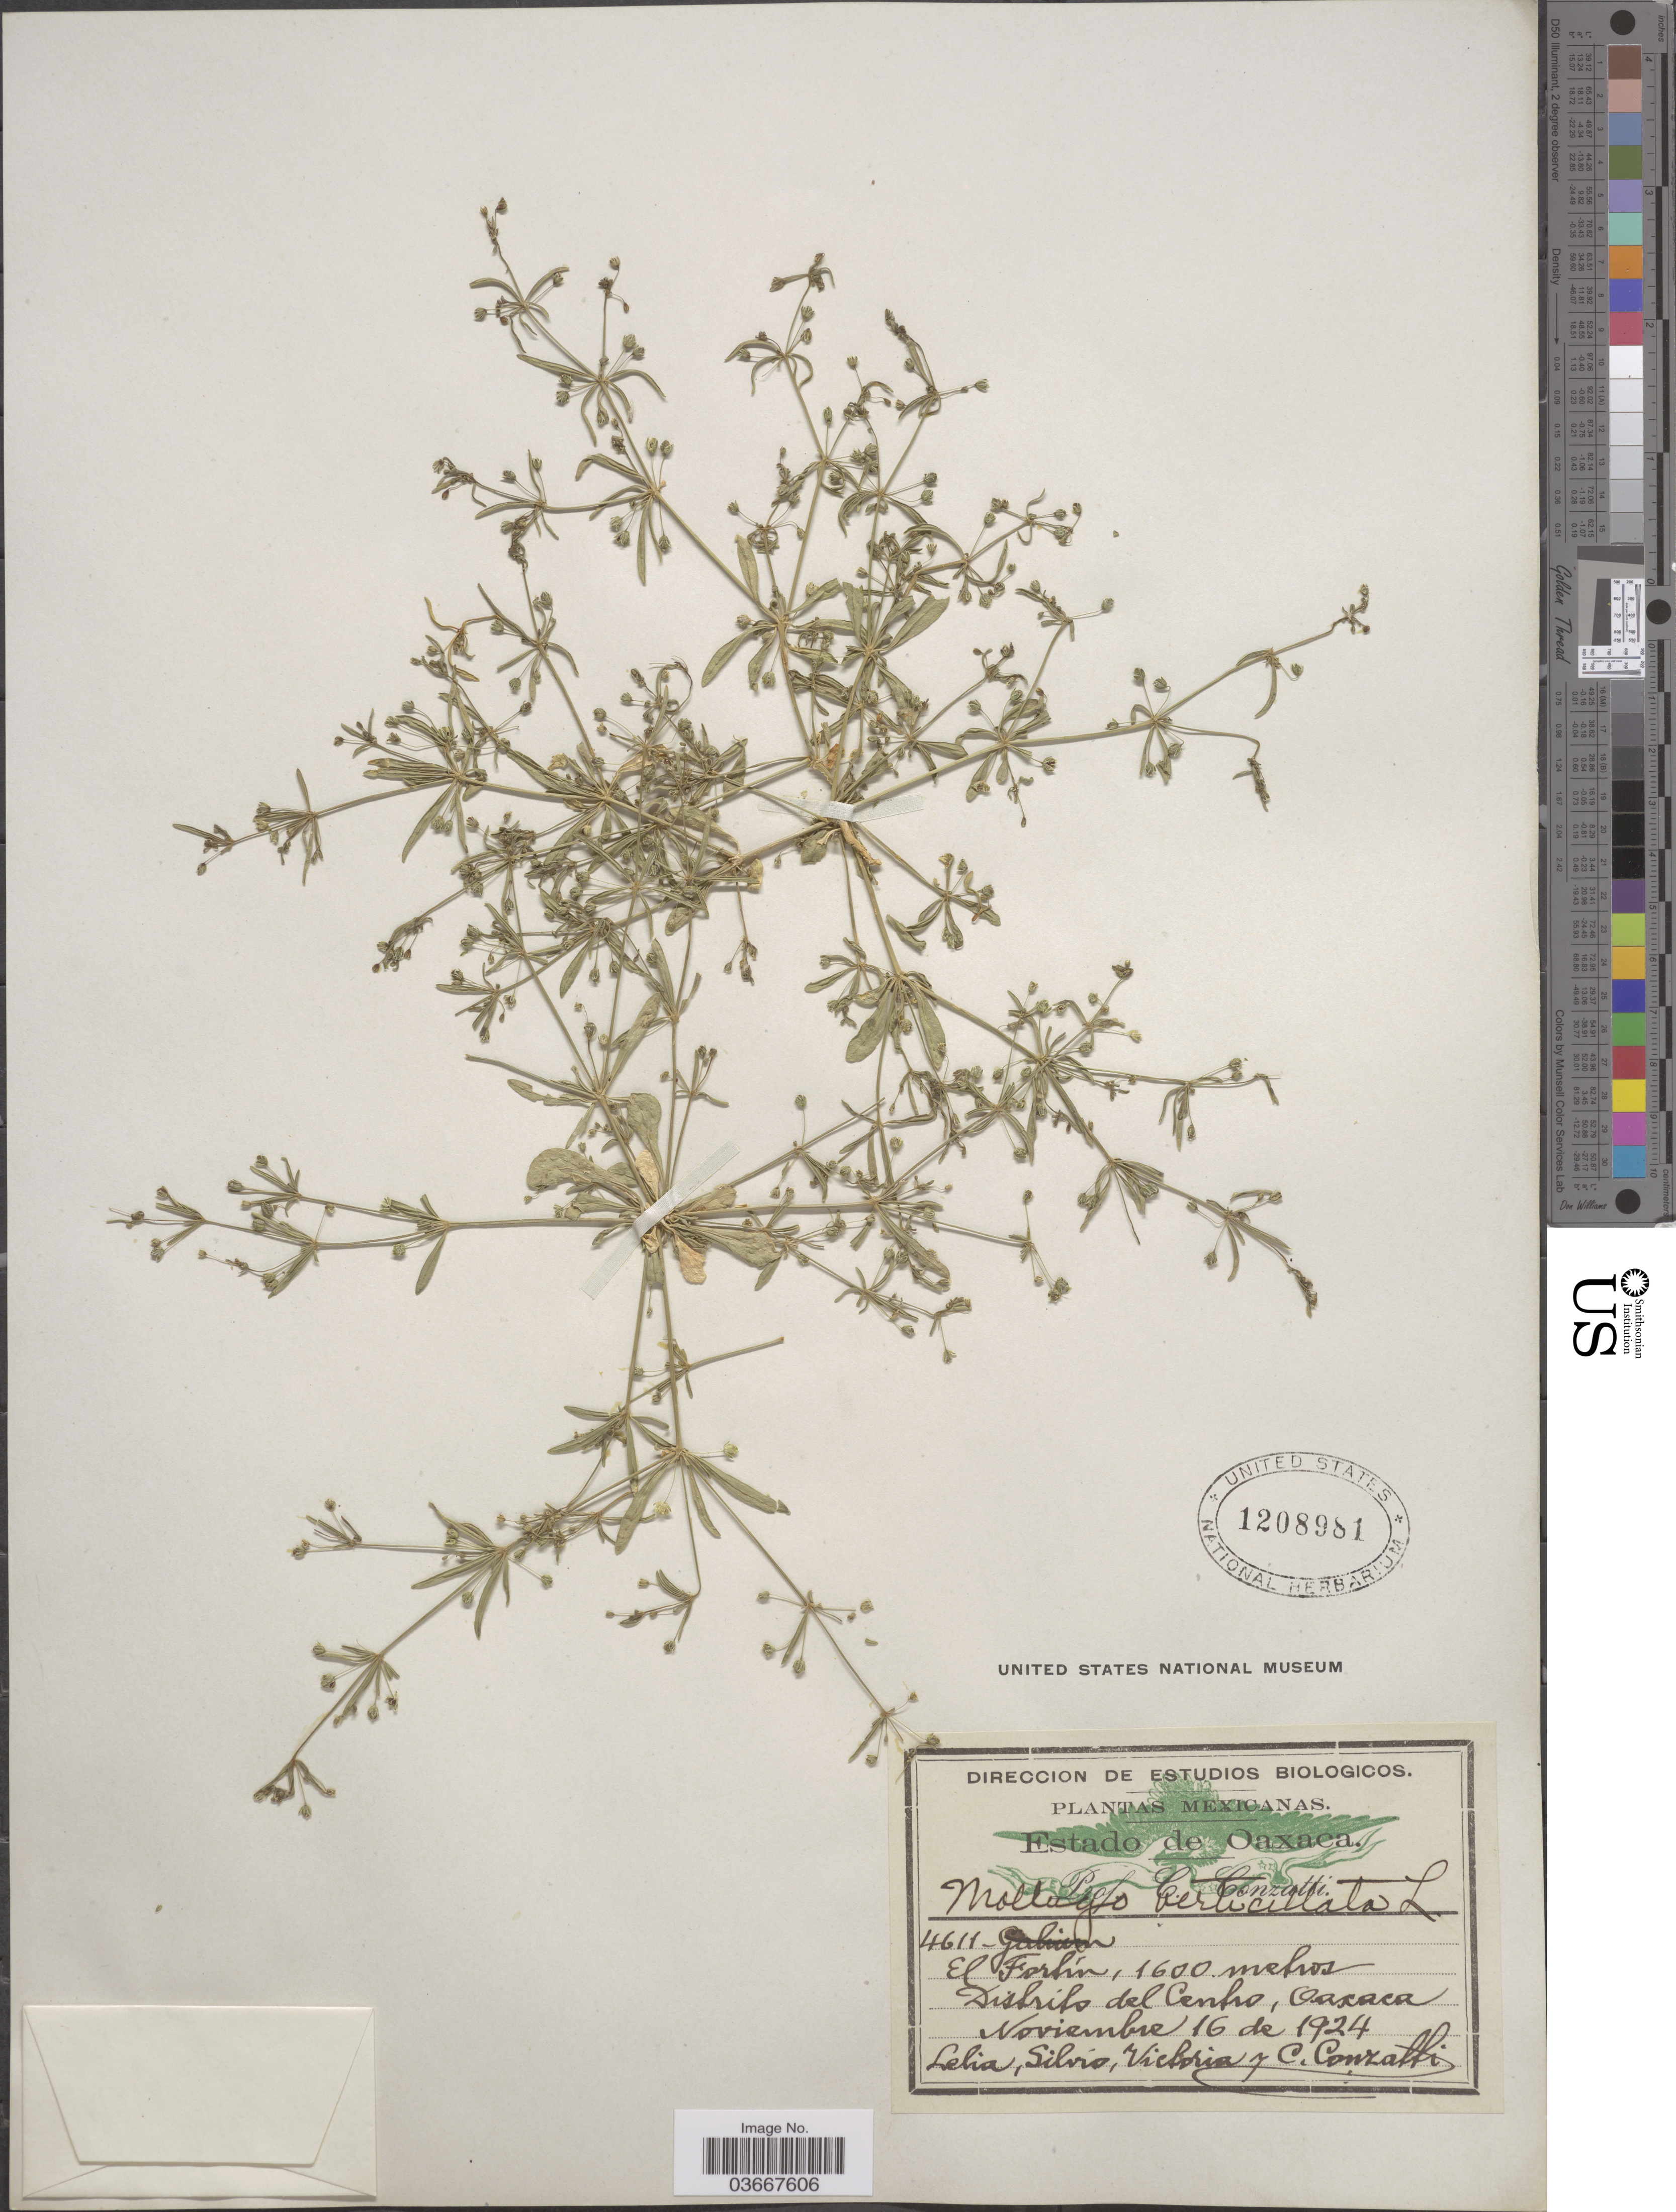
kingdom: Plantae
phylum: Tracheophyta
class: Magnoliopsida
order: Caryophyllales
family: Molluginaceae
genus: Mollugo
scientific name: Mollugo verticillata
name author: L.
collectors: -- Lelia, -. Silvio, Victoria & C. Conzatti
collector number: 4611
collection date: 1924-11-16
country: Mexico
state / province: Oaxaca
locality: El Fortín, Distrito del Centro.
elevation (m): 1600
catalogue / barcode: US 1208981